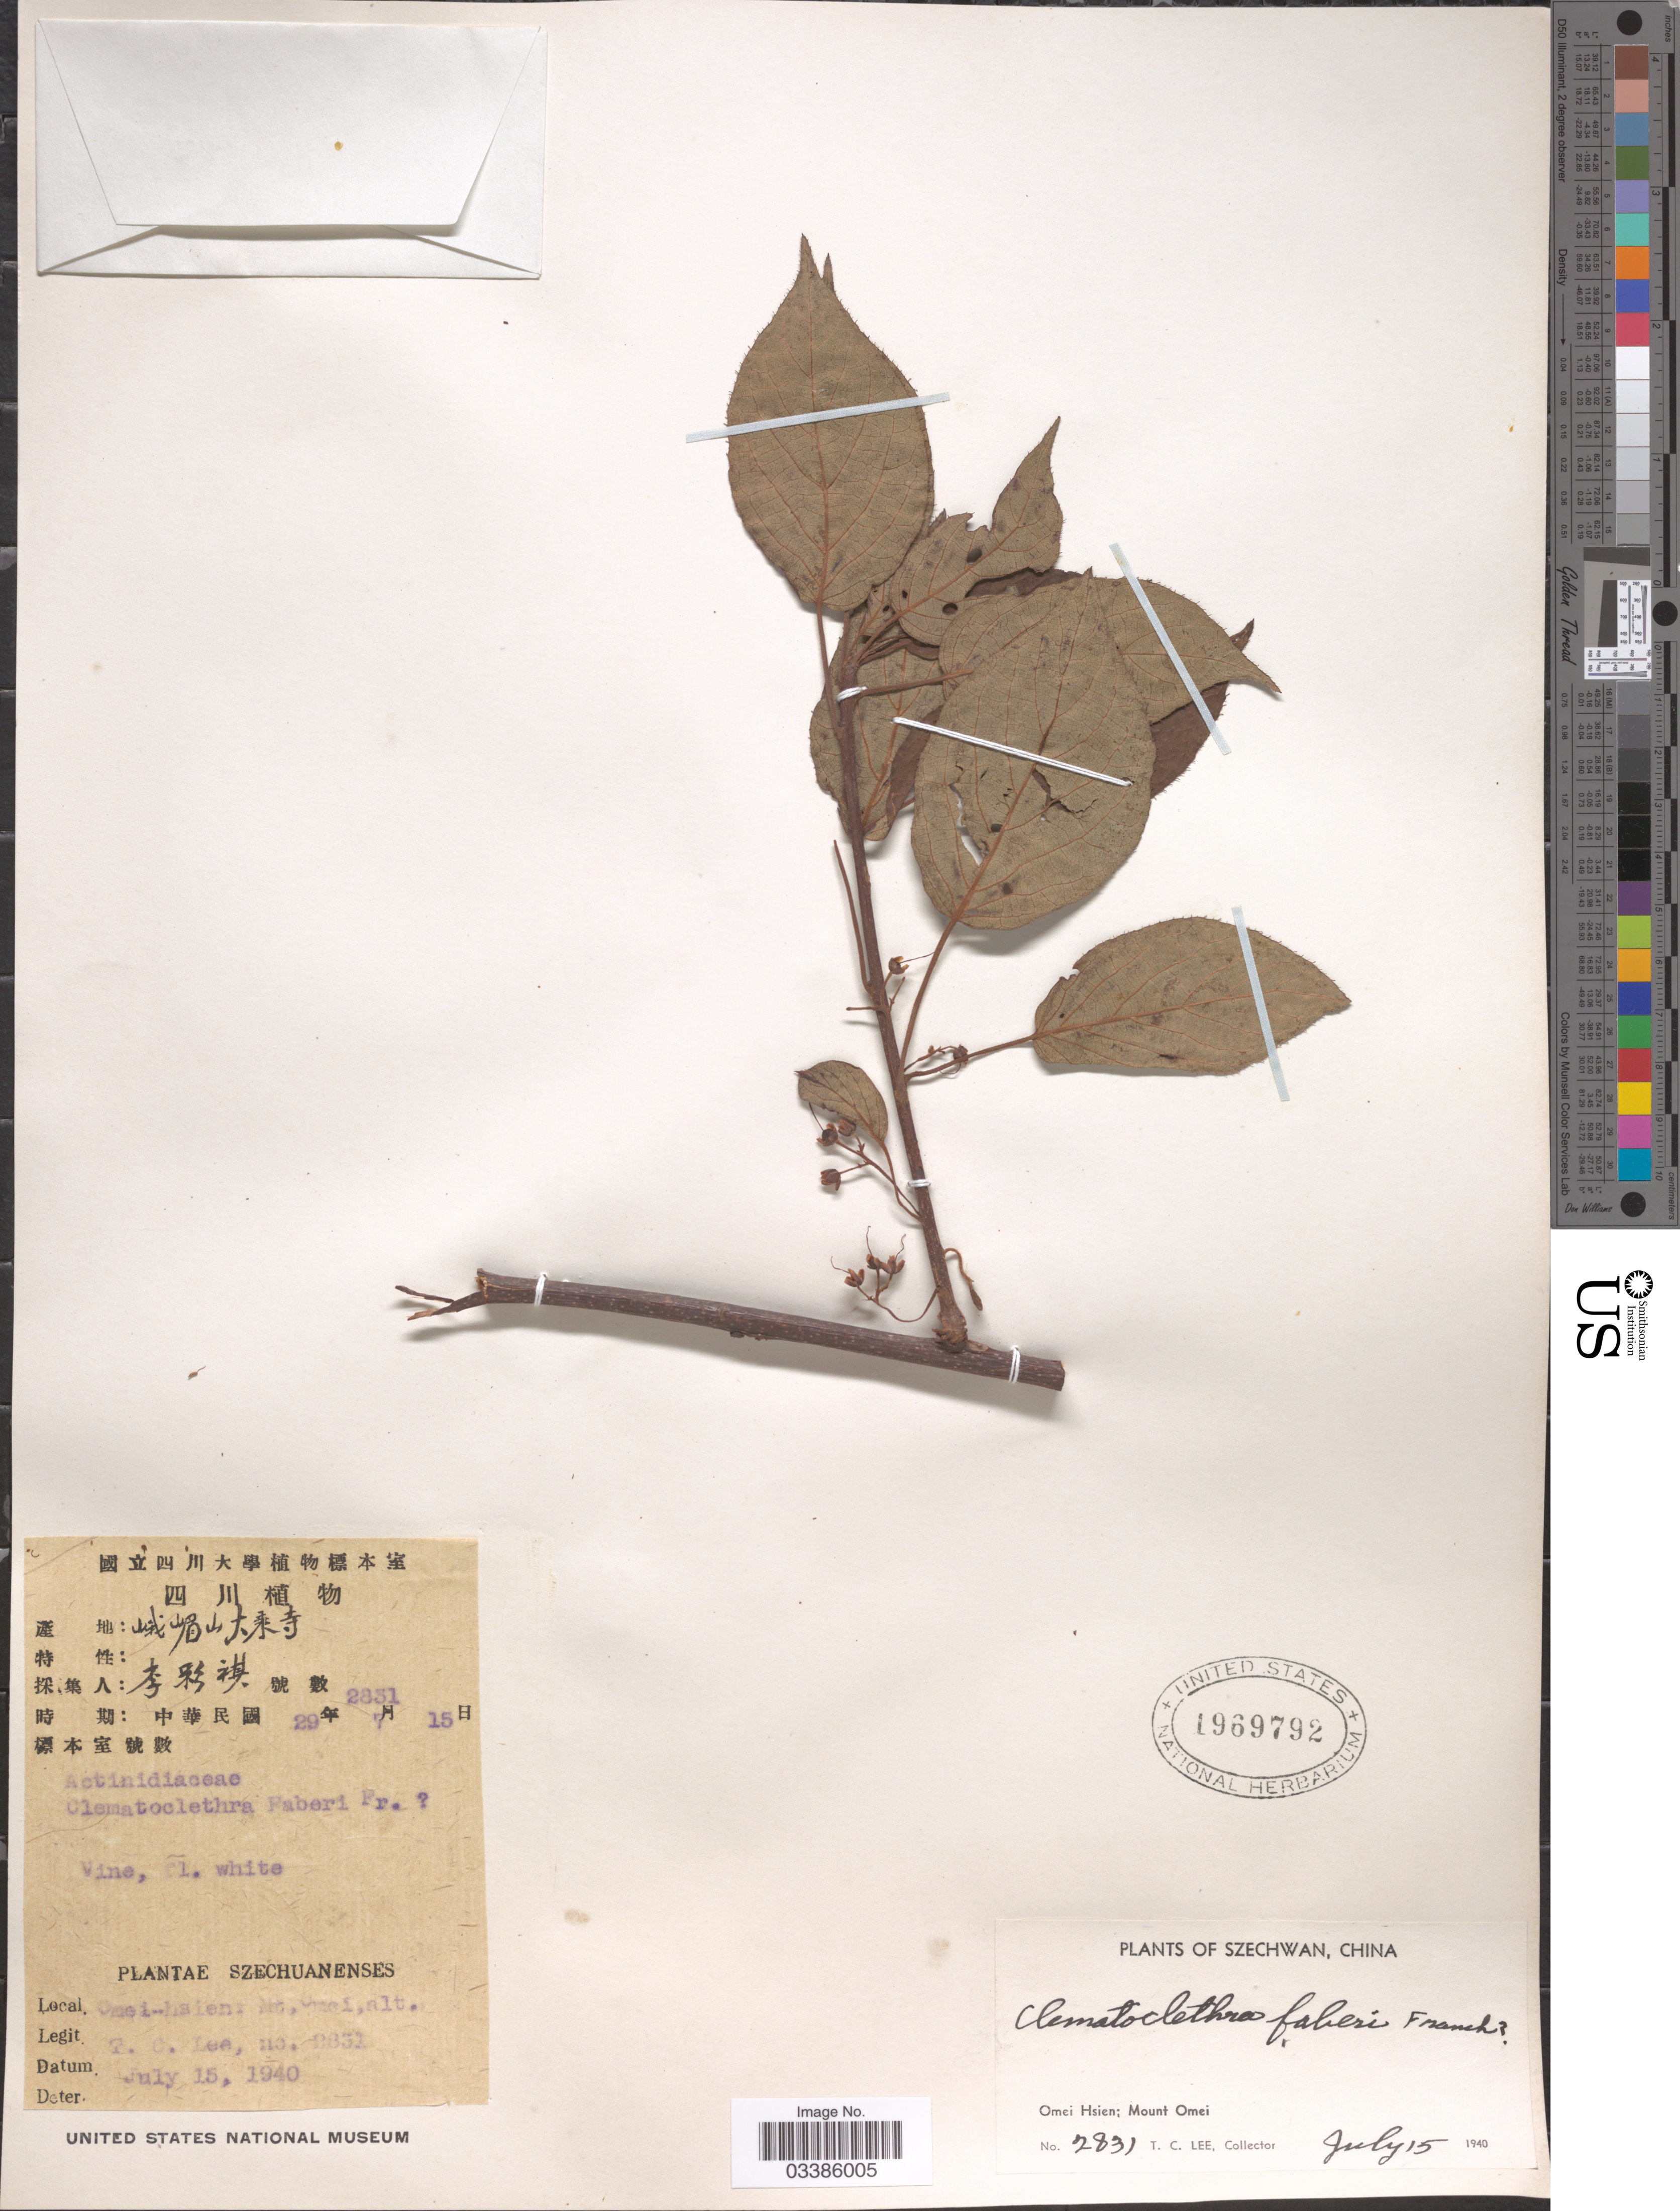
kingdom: Plantae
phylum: Tracheophyta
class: Magnoliopsida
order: Ericales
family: Actinidiaceae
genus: Clematoclethra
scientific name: Clematoclethra faberi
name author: Franch.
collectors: T. Lee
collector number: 2831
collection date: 1940-07-15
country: China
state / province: Sichuan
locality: Szechuanenses. Omei Hsien; Mount Omei.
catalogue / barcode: US 1969792